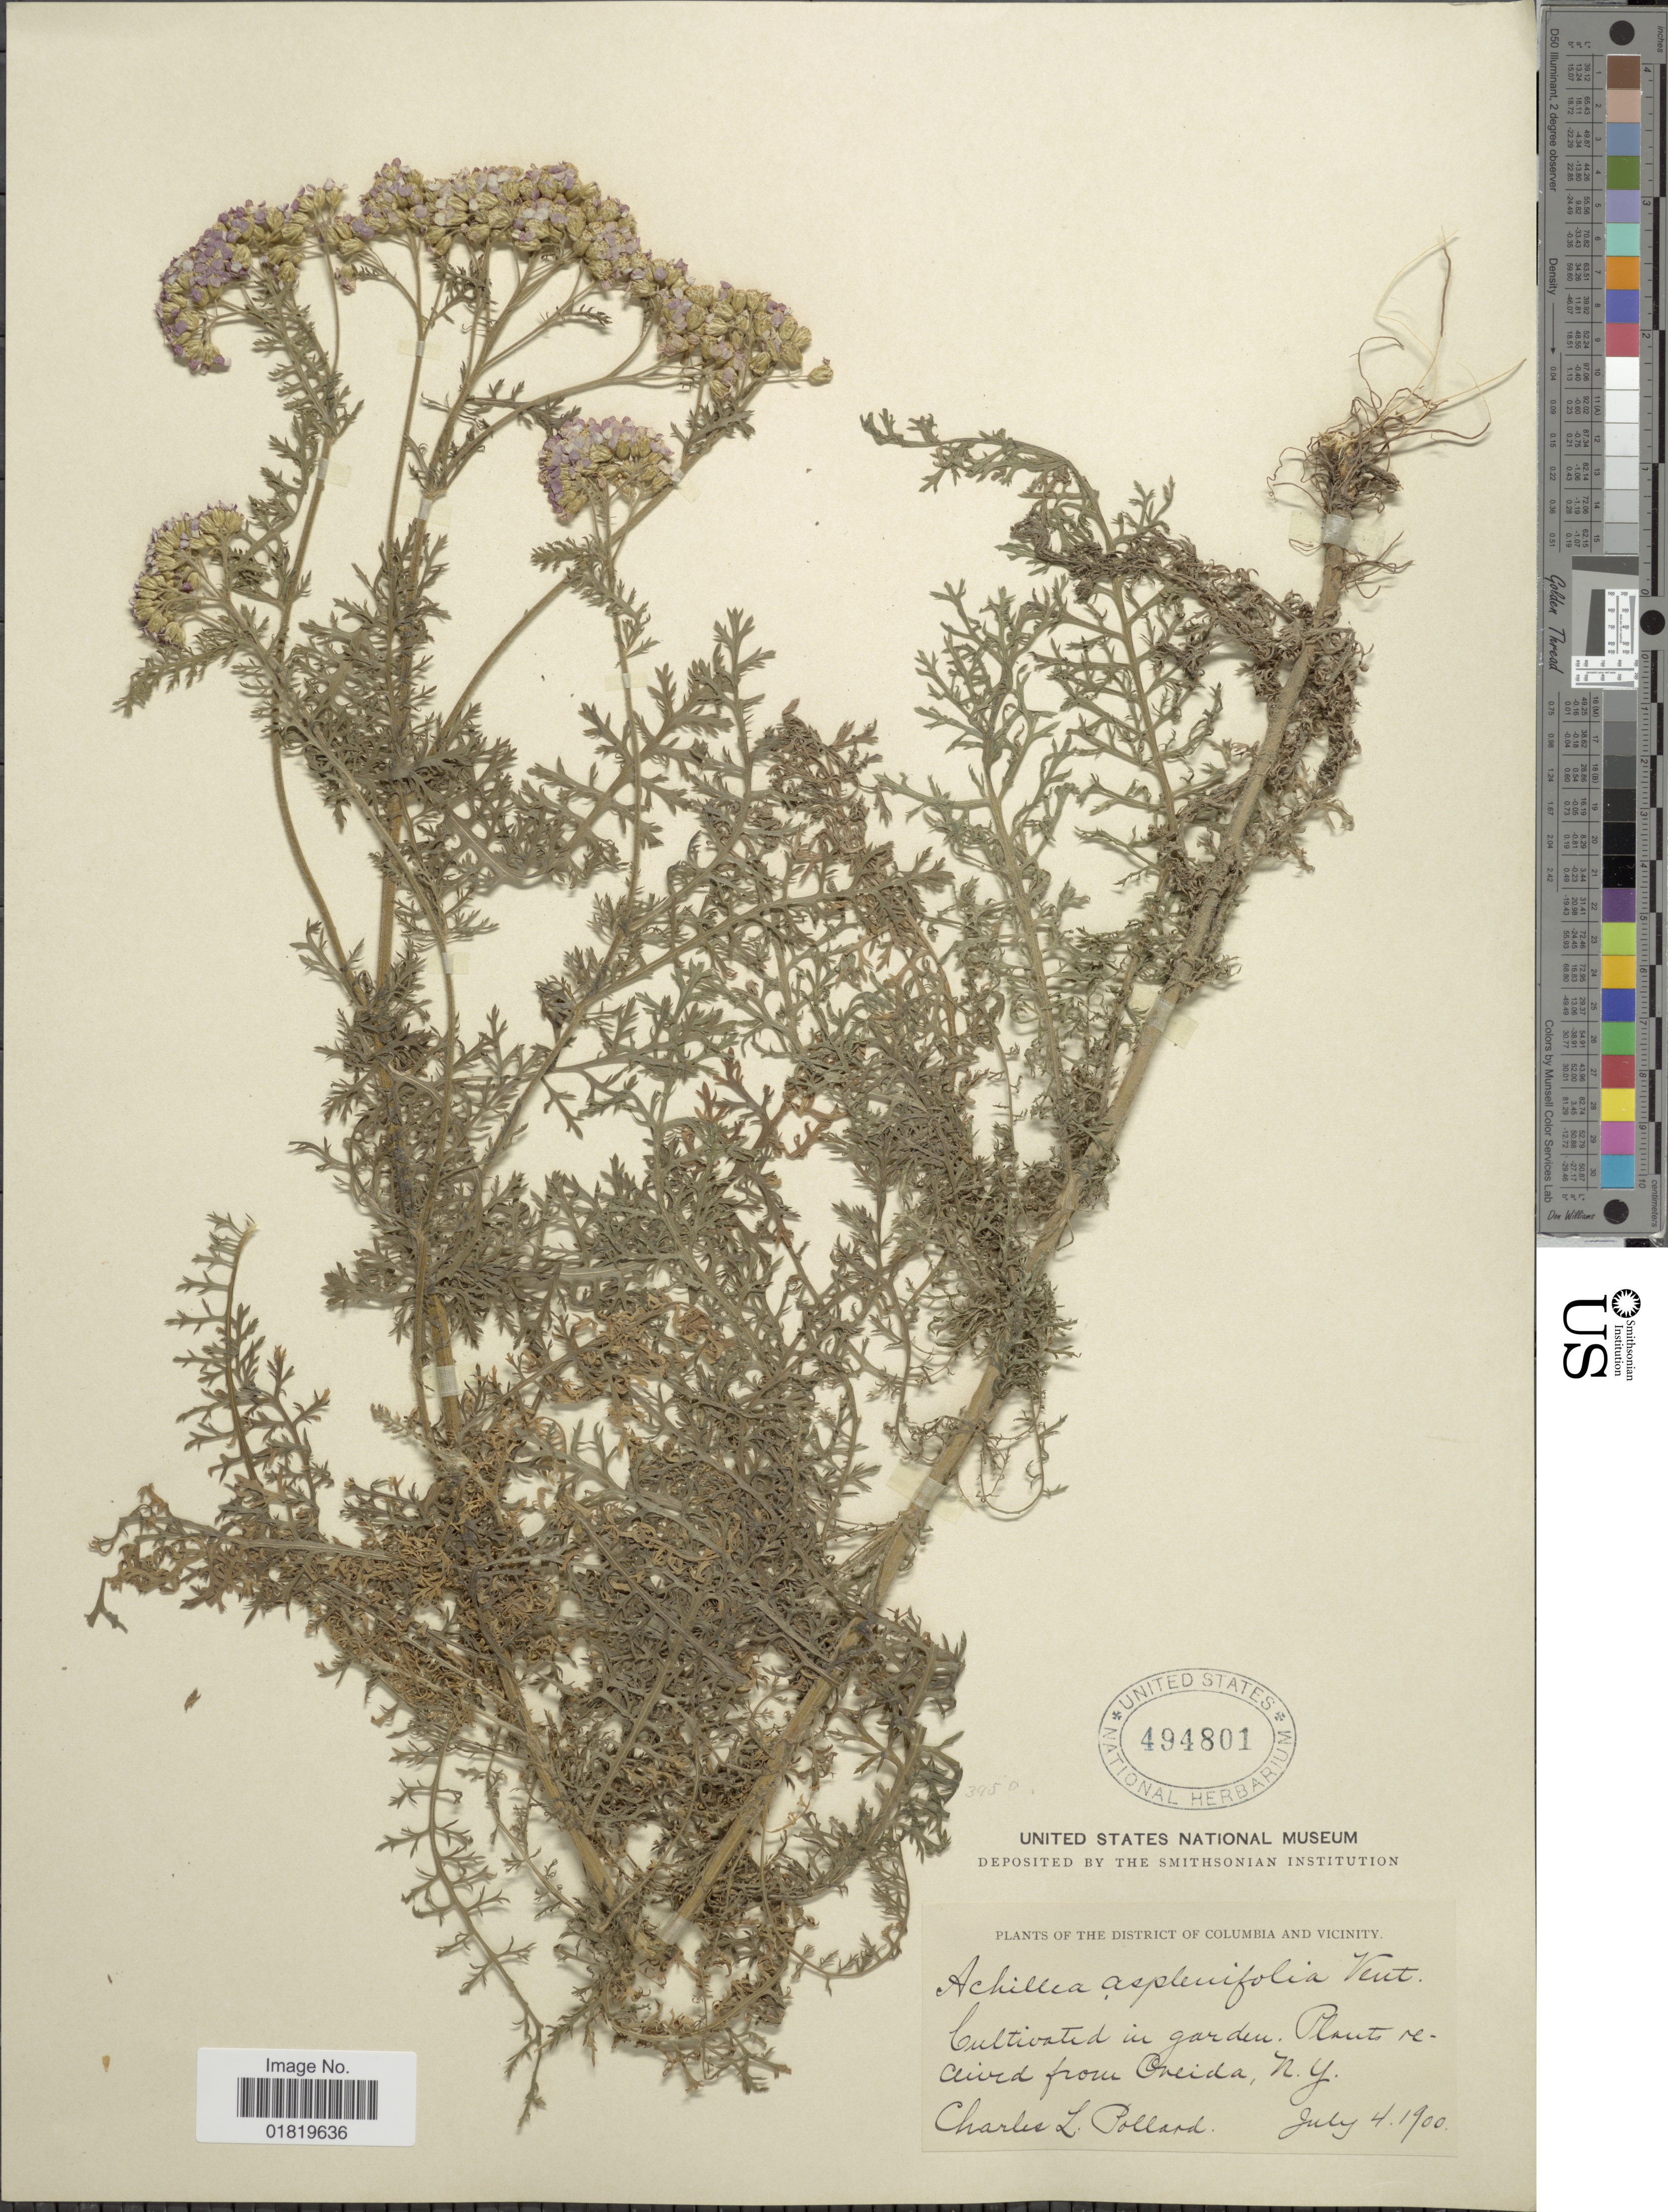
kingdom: Plantae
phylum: Tracheophyta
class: Magnoliopsida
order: Asterales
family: Asteraceae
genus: Achillea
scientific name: Achillea aspleniifolia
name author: Vent.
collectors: C. L. Pollard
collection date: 1900-07-04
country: United States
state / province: New York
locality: From Oneida. N. Y.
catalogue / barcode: US 494801